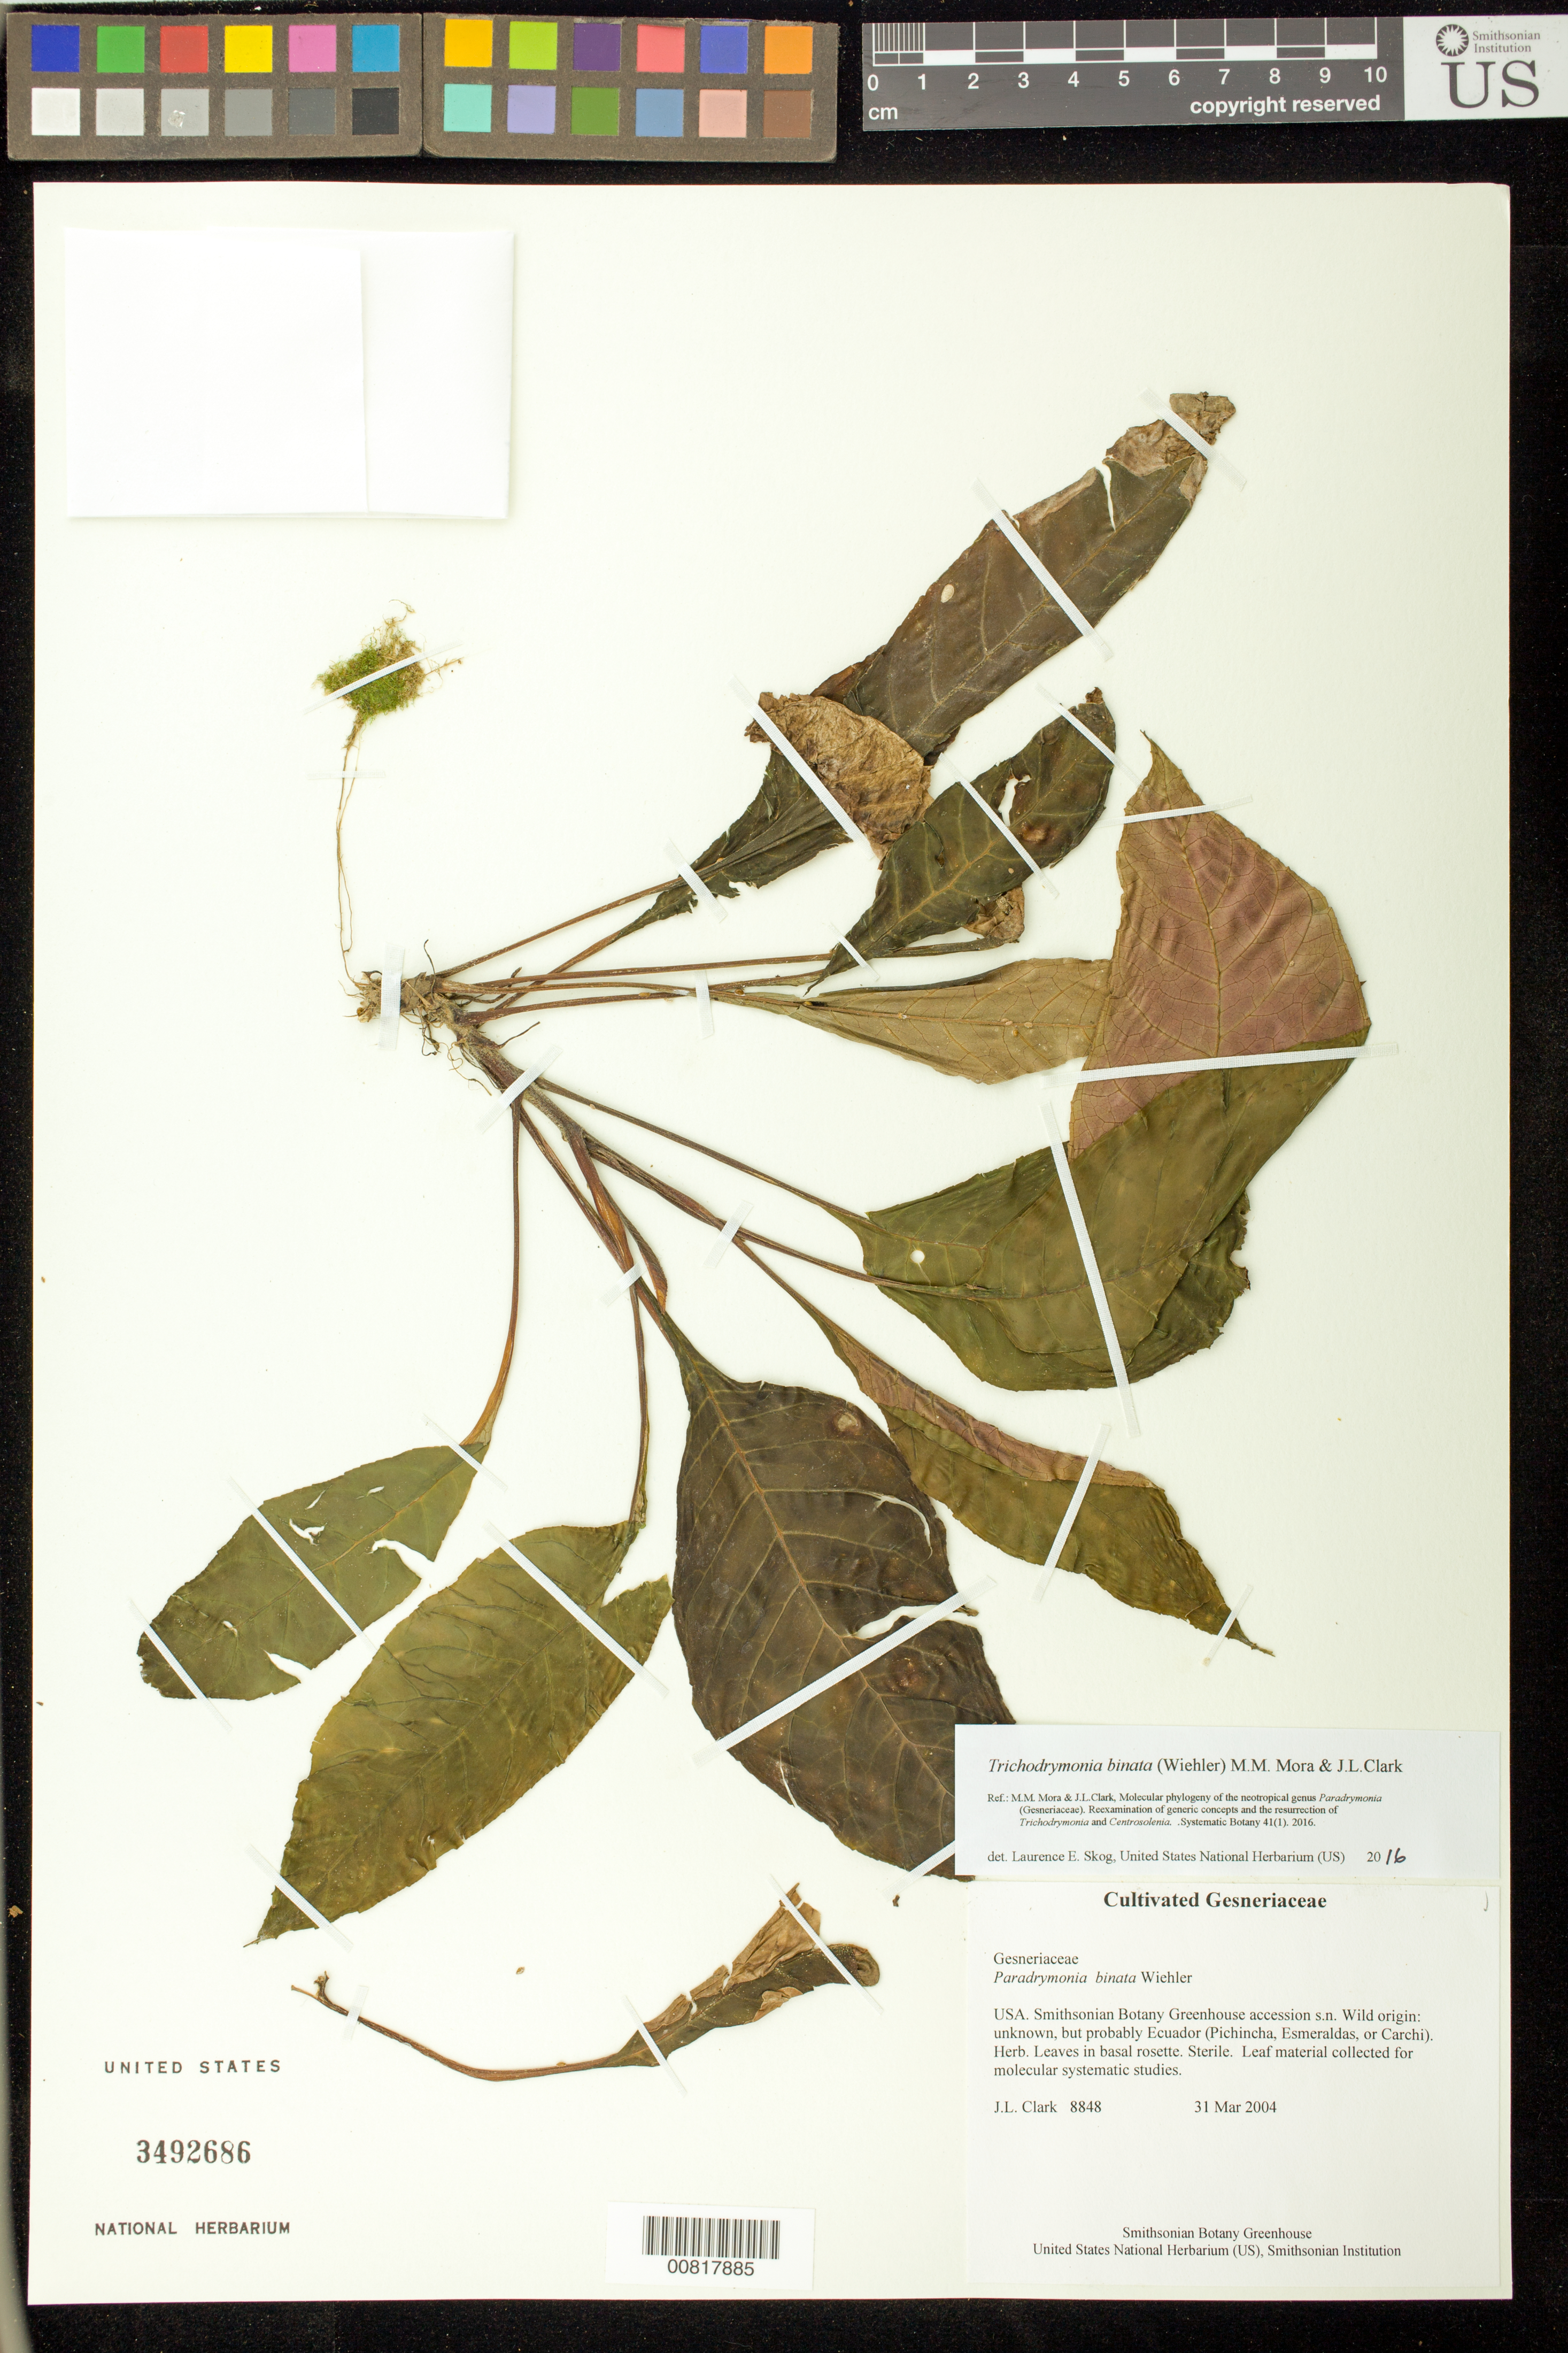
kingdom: Plantae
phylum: Tracheophyta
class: Magnoliopsida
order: Lamiales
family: Gesneriaceae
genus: Trichodrymonia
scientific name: Trichodrymonia binata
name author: (Wiehler) M.M. Mora & J.L. Clark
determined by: Skog, Laurence E.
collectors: J. L. Clark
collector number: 8848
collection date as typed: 31 Mar 2004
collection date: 2004-03-31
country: United States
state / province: District of Columbia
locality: Botany Research Greenhouses, Smithsonian Institution, Washington, DC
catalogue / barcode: US 3492686